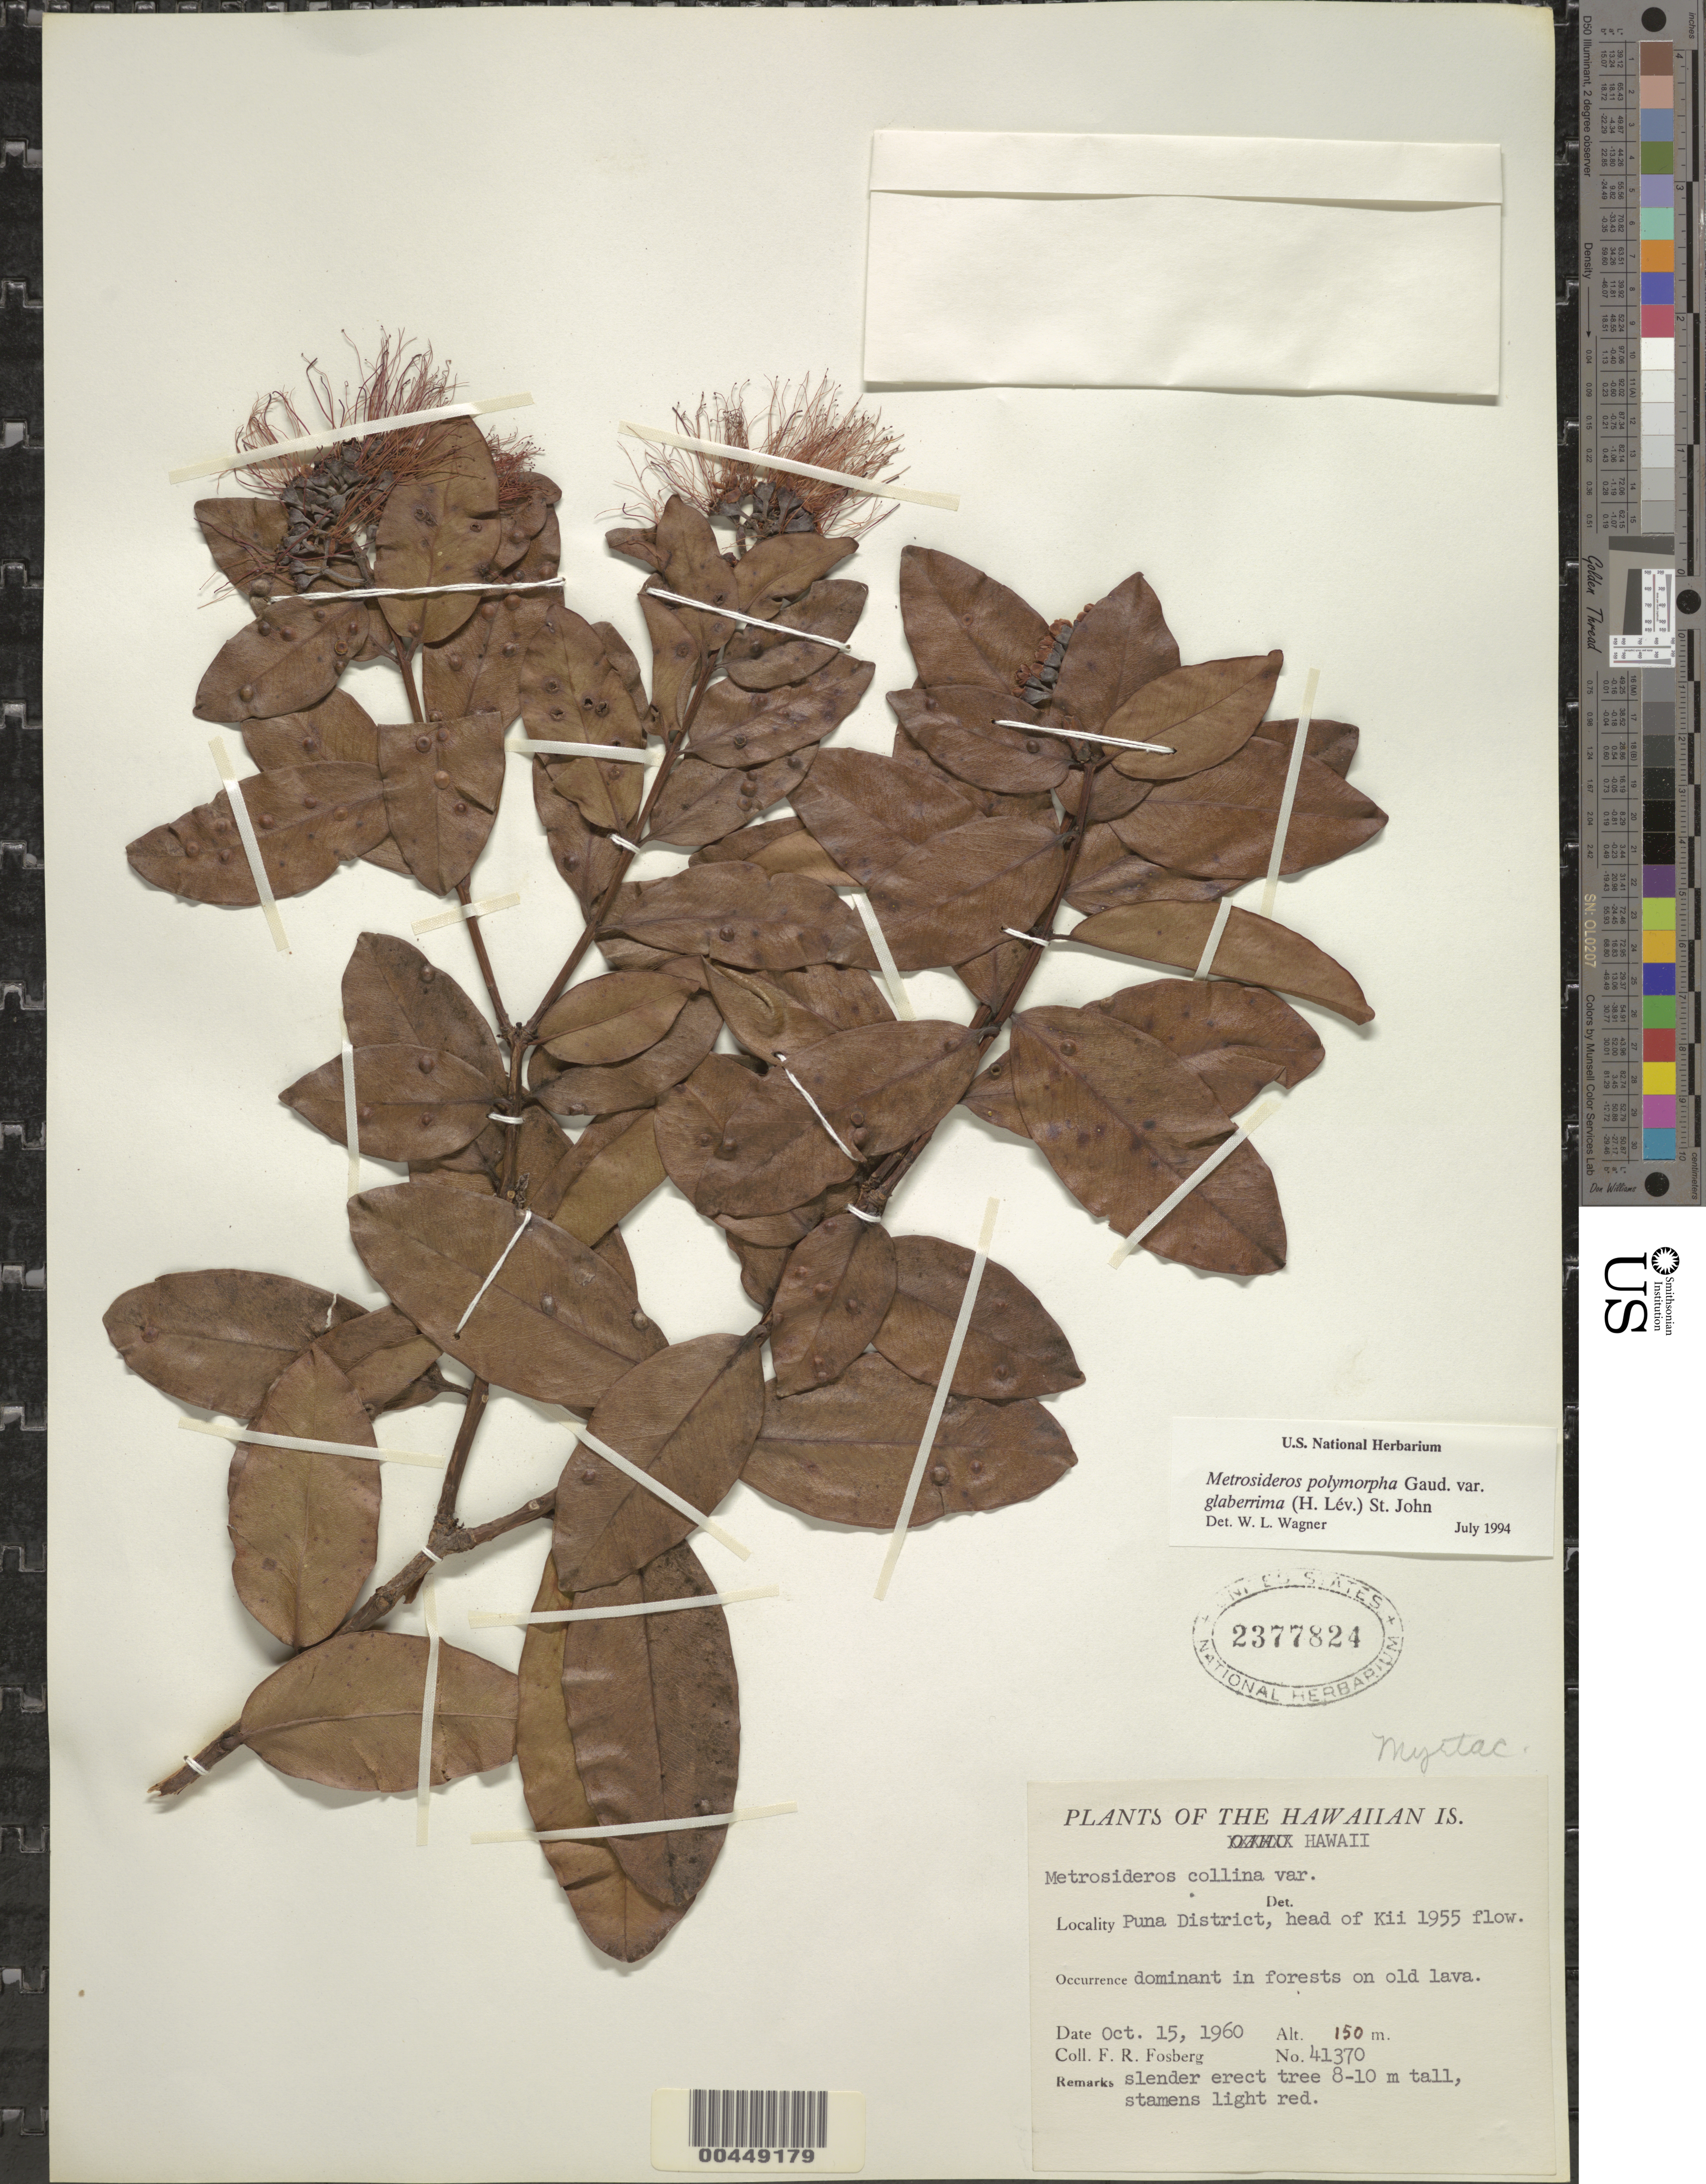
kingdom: Plantae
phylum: Tracheophyta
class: Magnoliopsida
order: Myrtales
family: Myrtaceae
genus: Metrosideros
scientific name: Metrosideros polymorpha var. glaberrima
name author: (H. Lév.) H. St. John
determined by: Wagner, W. L., (BOT), Smithsonian Institution - National Museum of Natural History (UNITED STATES)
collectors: F. R. Fosberg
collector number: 41370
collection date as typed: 15 Oct 1960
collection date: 1960-10-15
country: United States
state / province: Hawaii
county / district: Hawaii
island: Hawaii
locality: Puna District, Head of Kii 1955 flow.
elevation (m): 150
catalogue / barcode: US 2377824